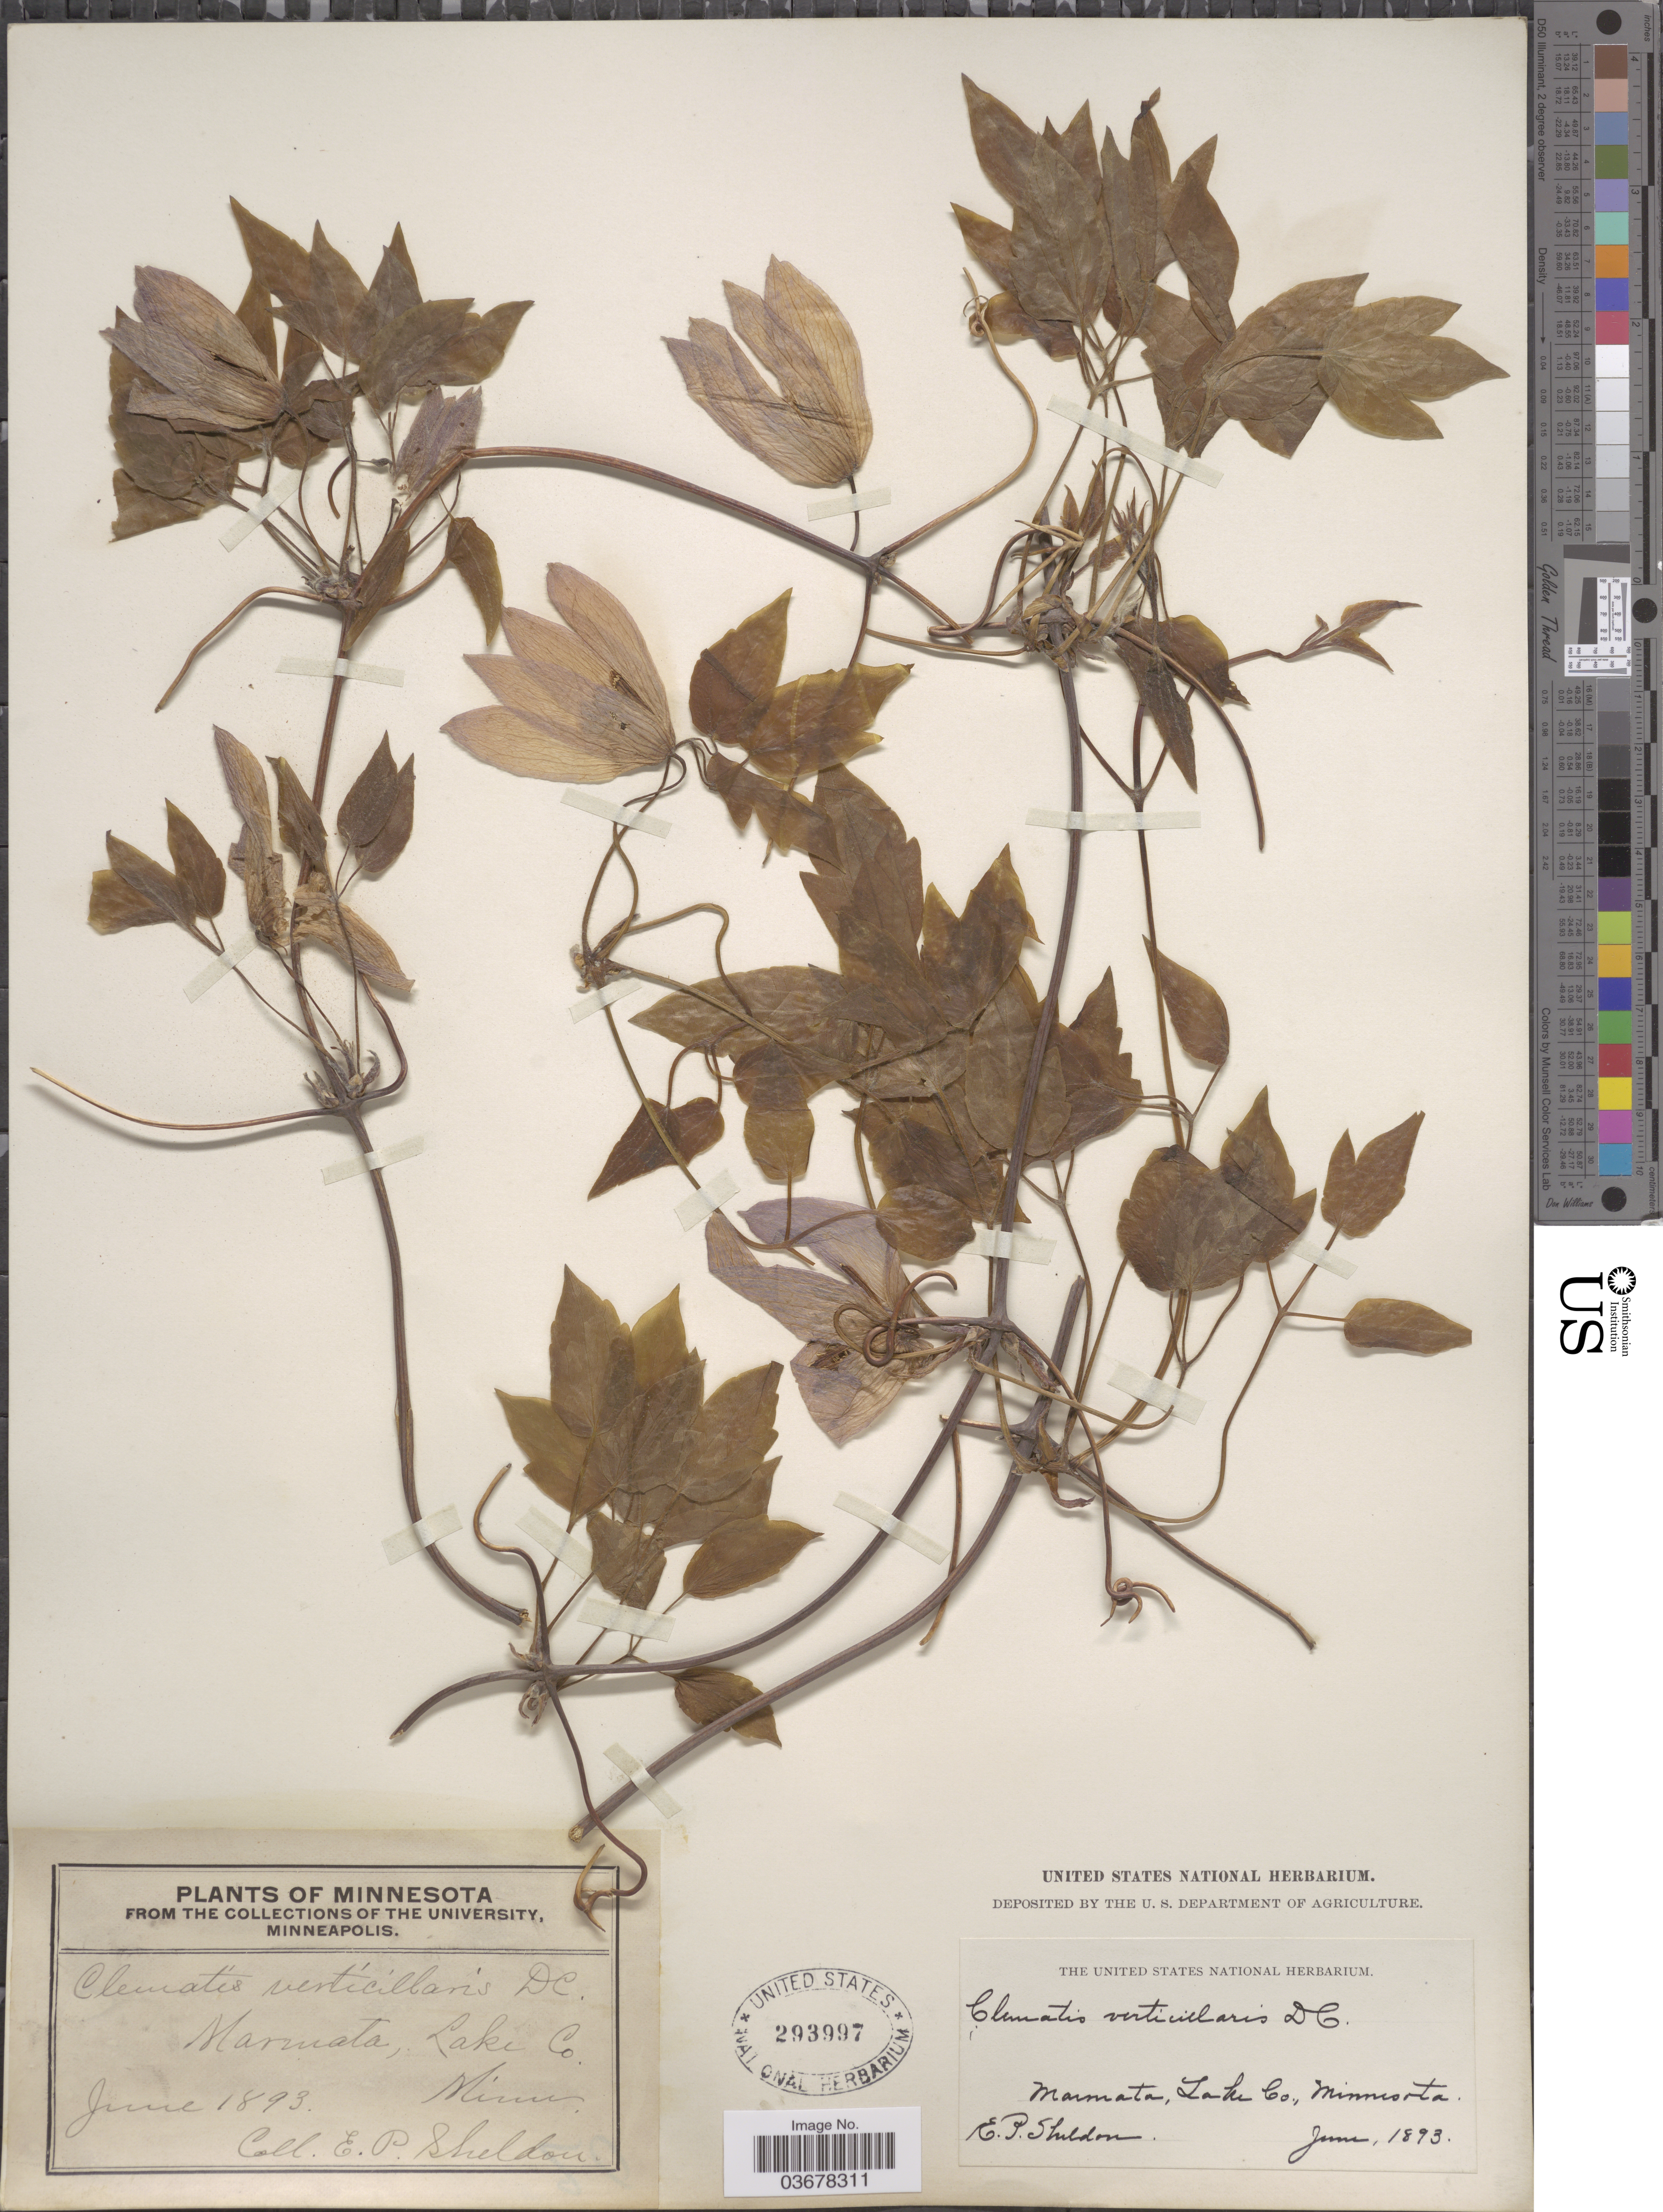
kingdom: Plantae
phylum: Tracheophyta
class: Magnoliopsida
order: Ranunculales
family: Ranunculaceae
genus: Clematis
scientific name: Clematis verticillaris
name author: DC.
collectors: E. P. Sheldon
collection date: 1893-06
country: United States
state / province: Minnesota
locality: Marmata, Lake Co.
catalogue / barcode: US 293997